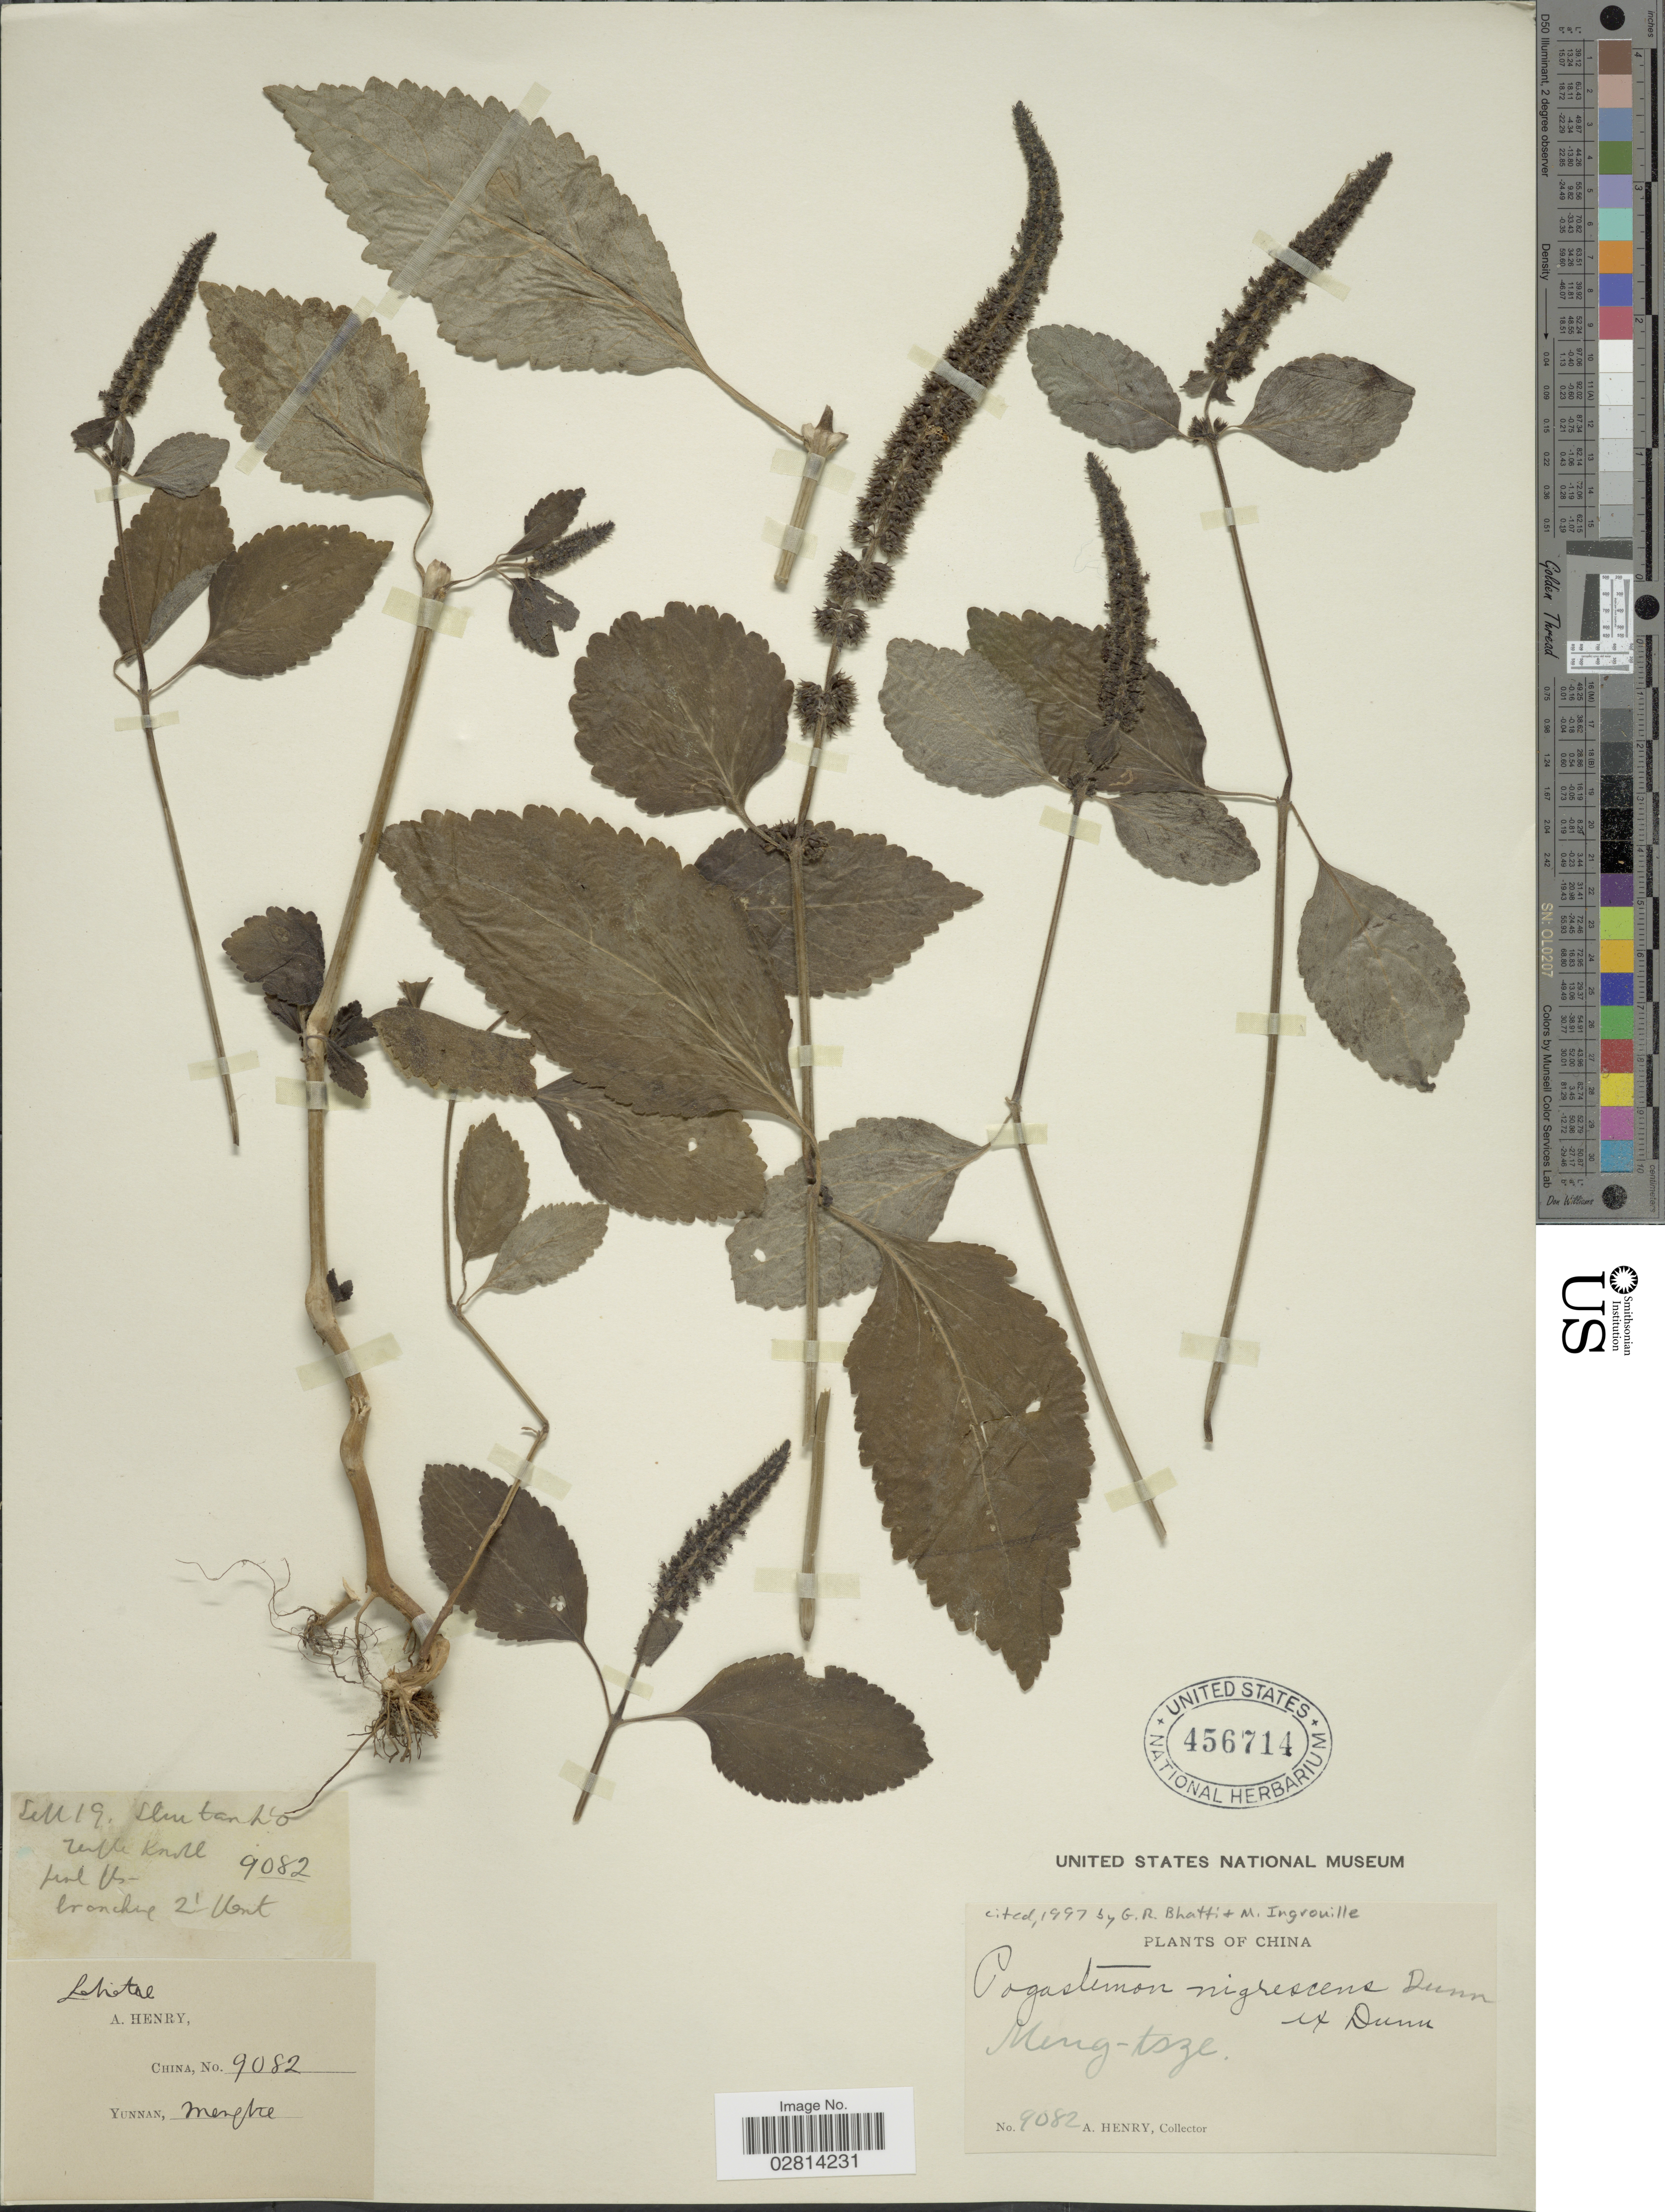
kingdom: Plantae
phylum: Tracheophyta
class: Magnoliopsida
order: Lamiales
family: Lamiaceae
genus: Pogostemon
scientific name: Pogostemon nigrescens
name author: Dunn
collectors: A. Henry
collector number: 9082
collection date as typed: Transcribed d/m/y: /9/19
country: China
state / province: Yunnan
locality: Meng-tsze. Shui tan Do. Lehetre.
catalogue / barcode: US 456714